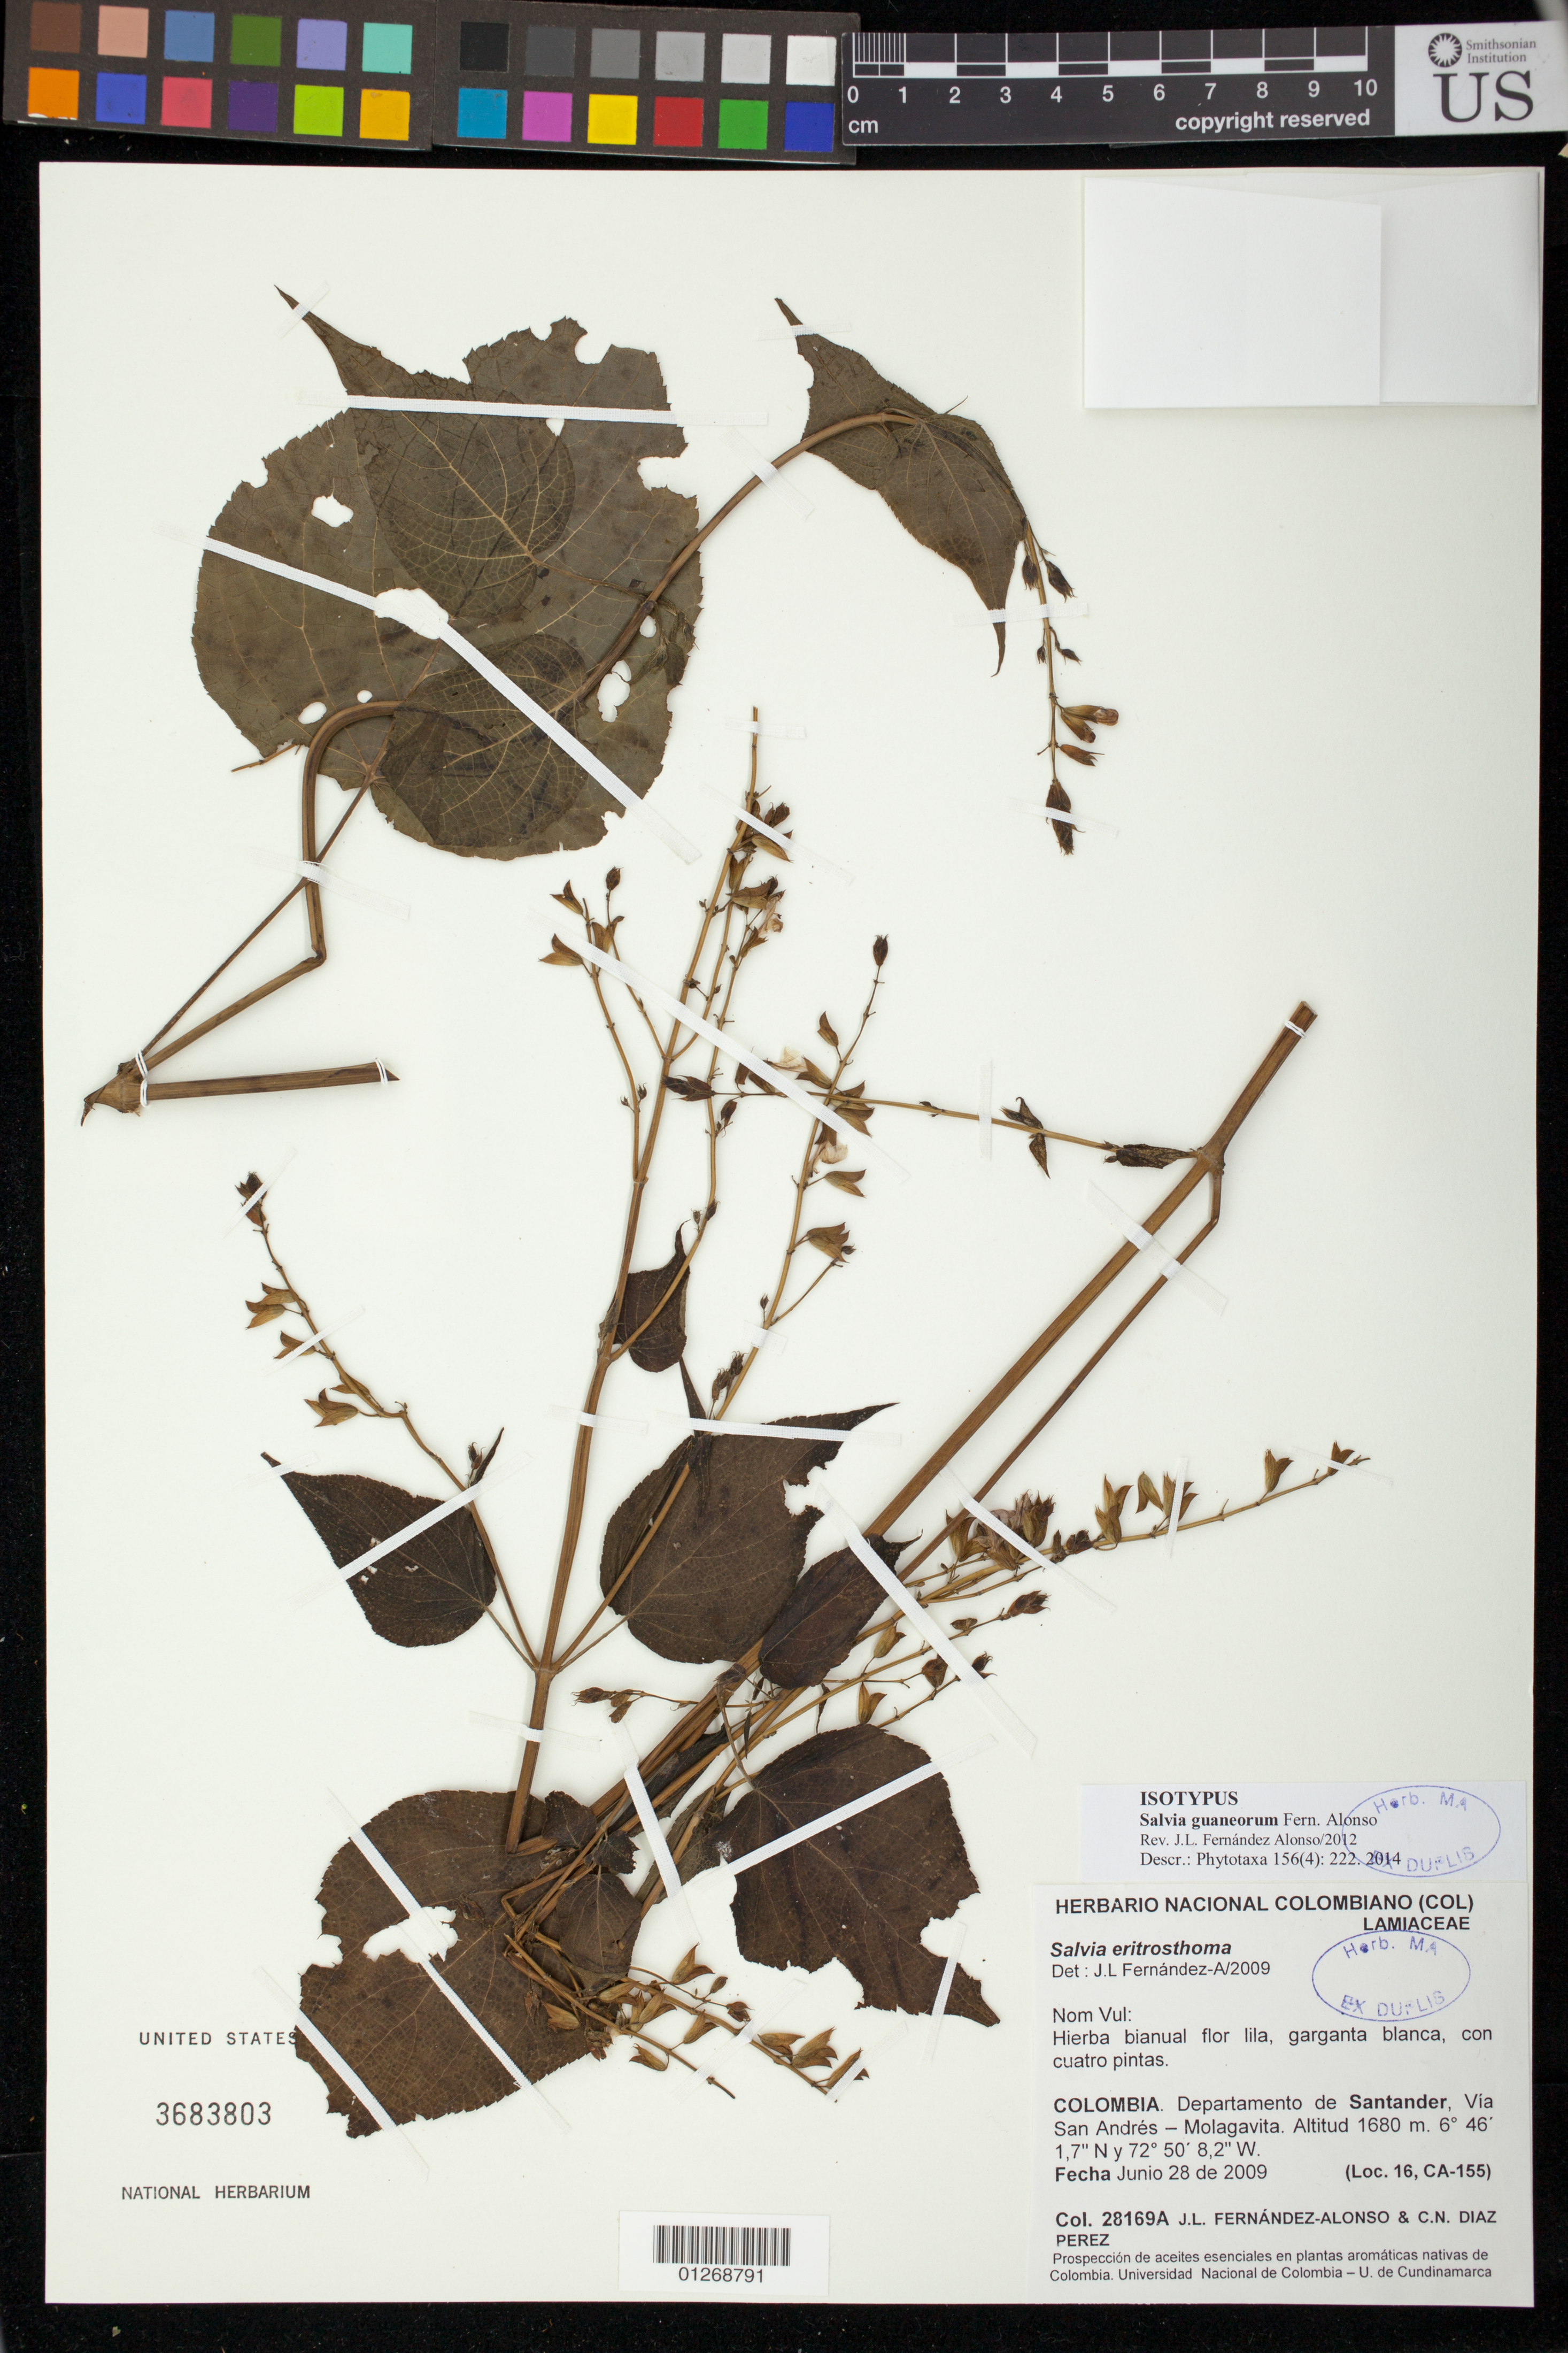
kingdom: Plantae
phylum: Tracheophyta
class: Magnoliopsida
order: Lamiales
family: Lamiaceae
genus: Salvia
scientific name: Salvia guaneorum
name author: Fern. Alonso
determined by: Fernández-Alonso, J. L.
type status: Isotype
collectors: J. L. Fernández-Alonso & C. N. Diaz Perez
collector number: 28169 A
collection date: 2009-06-28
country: Colombia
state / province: Santander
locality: Departamento de Santander, Vía San Andrés - Molagavita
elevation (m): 1680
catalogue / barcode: US 3683803